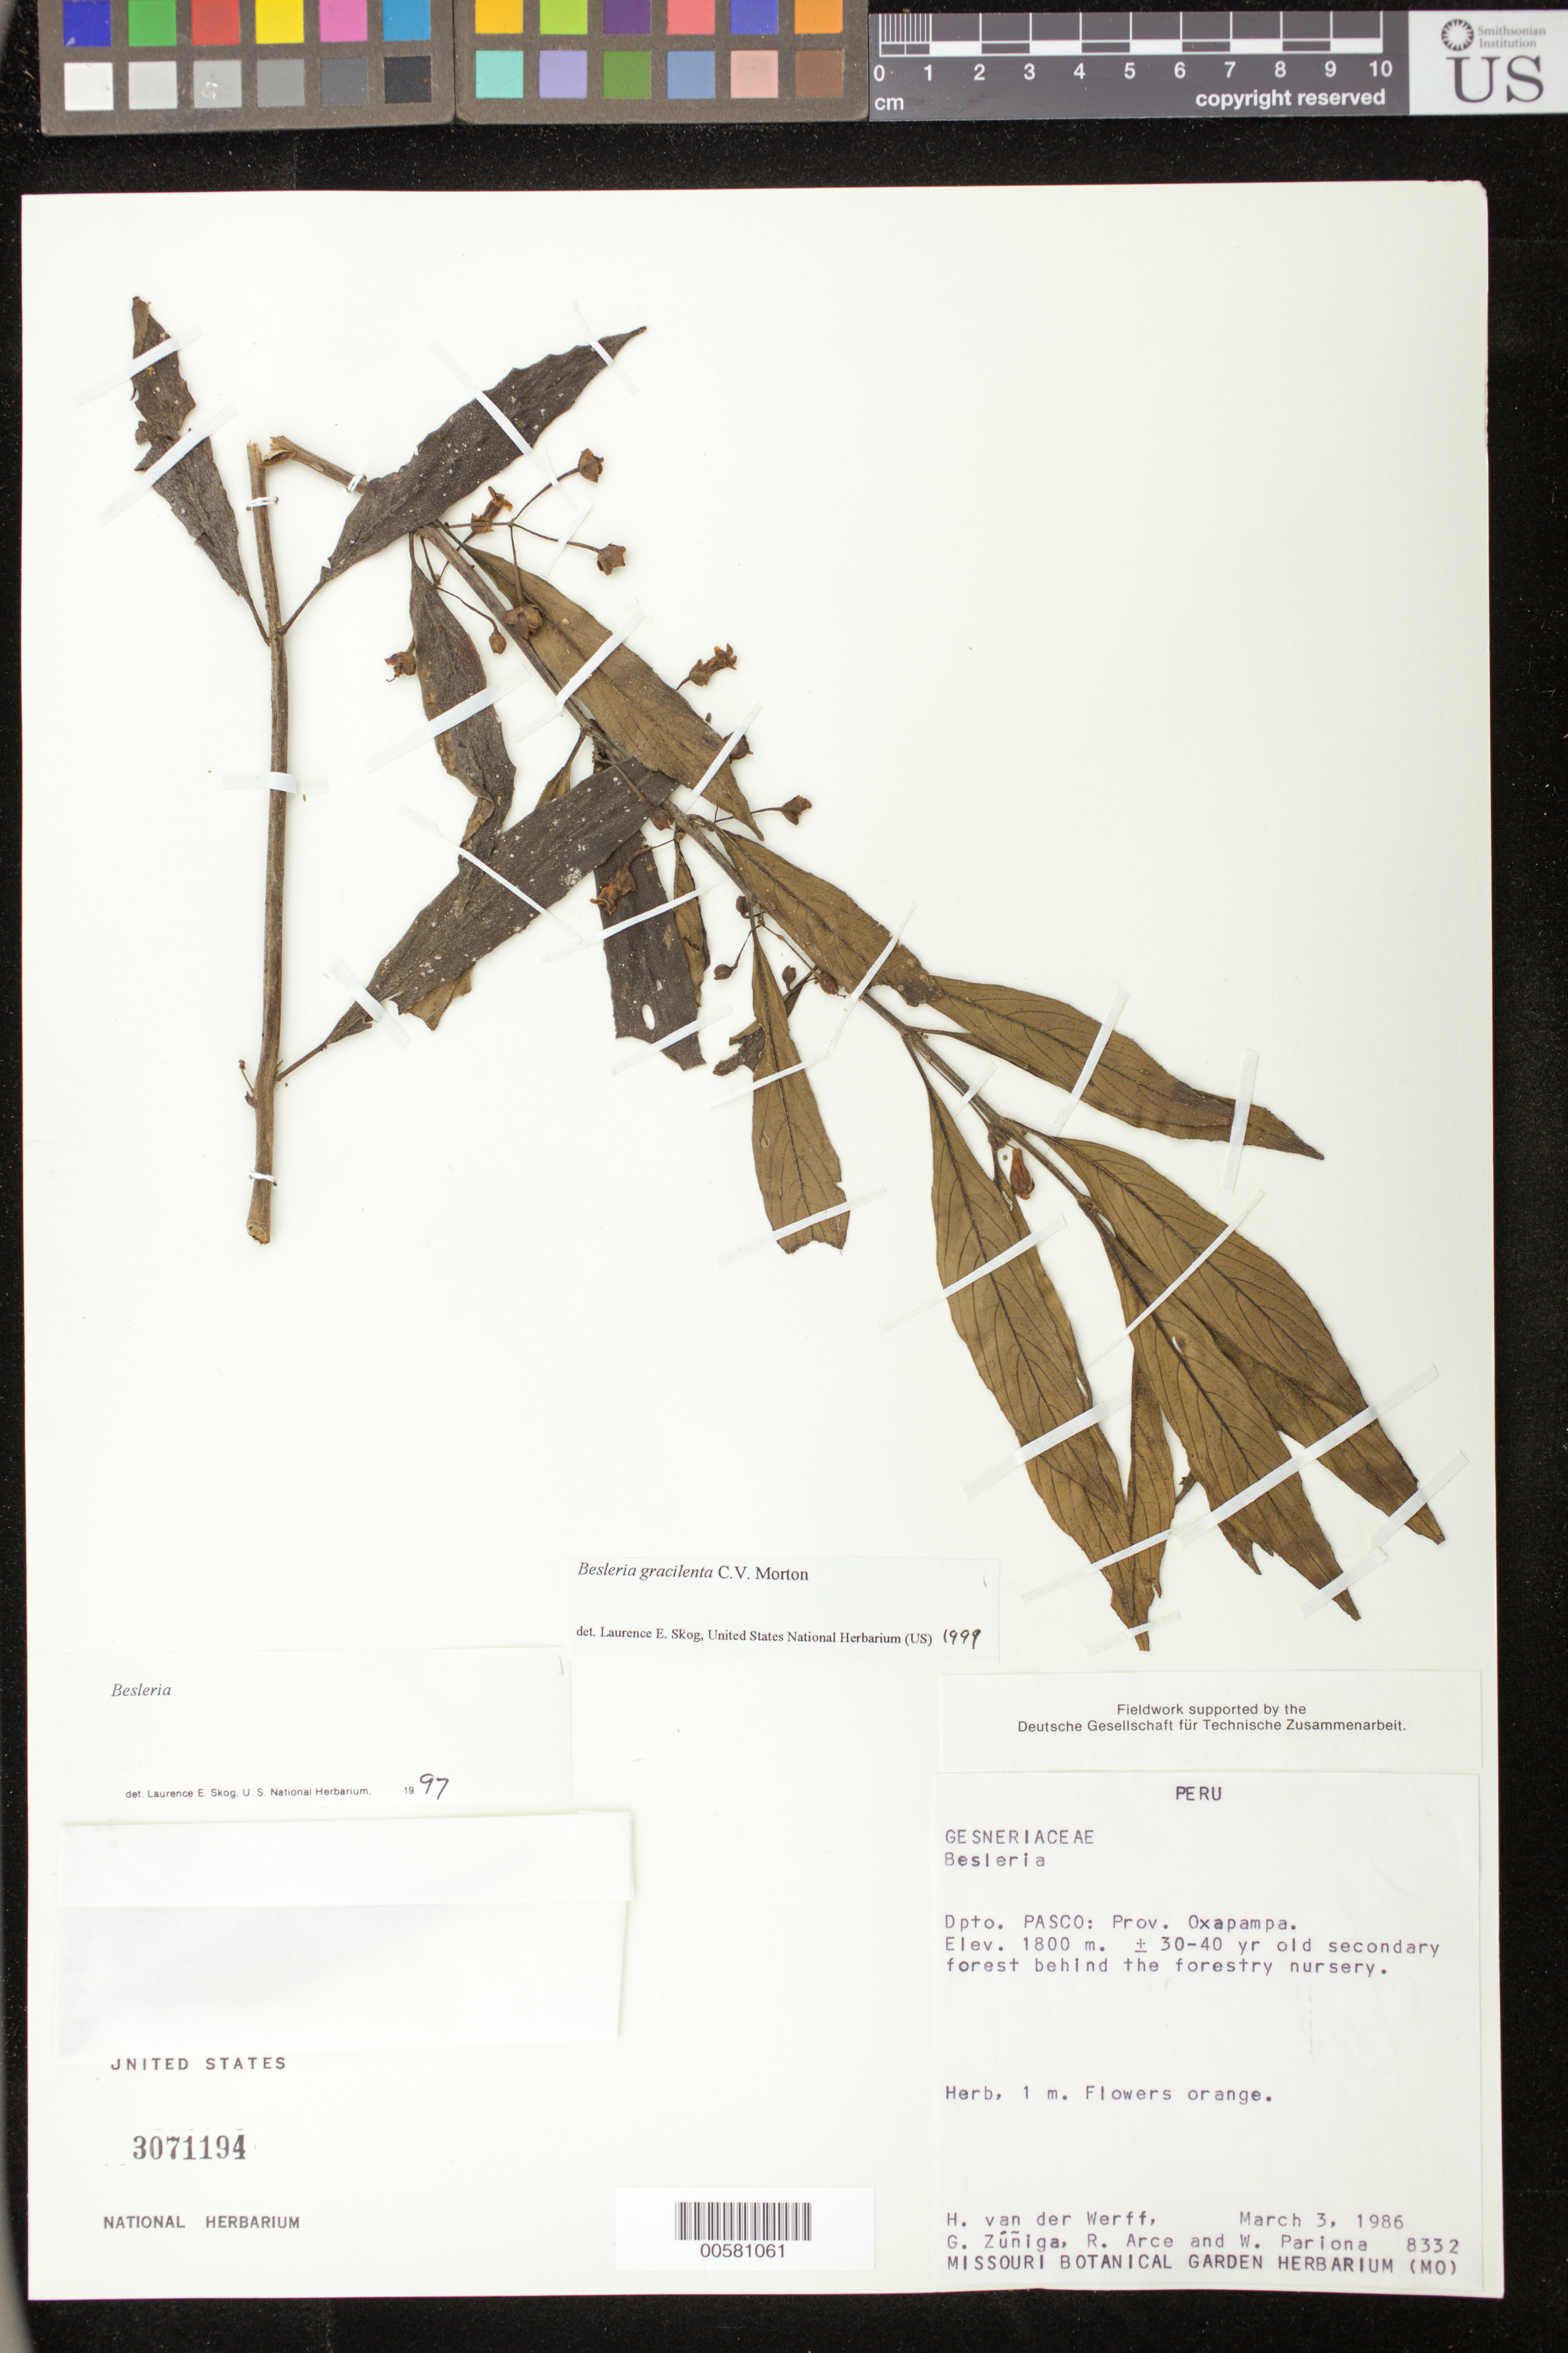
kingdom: Plantae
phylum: Tracheophyta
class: Magnoliopsida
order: Lamiales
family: Gesneriaceae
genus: Besleria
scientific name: Besleria gracilenta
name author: C.V. Morton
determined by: Skog, Laurence E.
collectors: H. van der Werff, G. Zuniga, R. Arce & W. Pariona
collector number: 8332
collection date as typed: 03 Mar 1986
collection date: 1986-03-03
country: Peru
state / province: Pasco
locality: Prov. Oxapampa; behind the forestry nursery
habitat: ±30-40 yr old secondary forest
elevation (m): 1800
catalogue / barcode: US 3071194